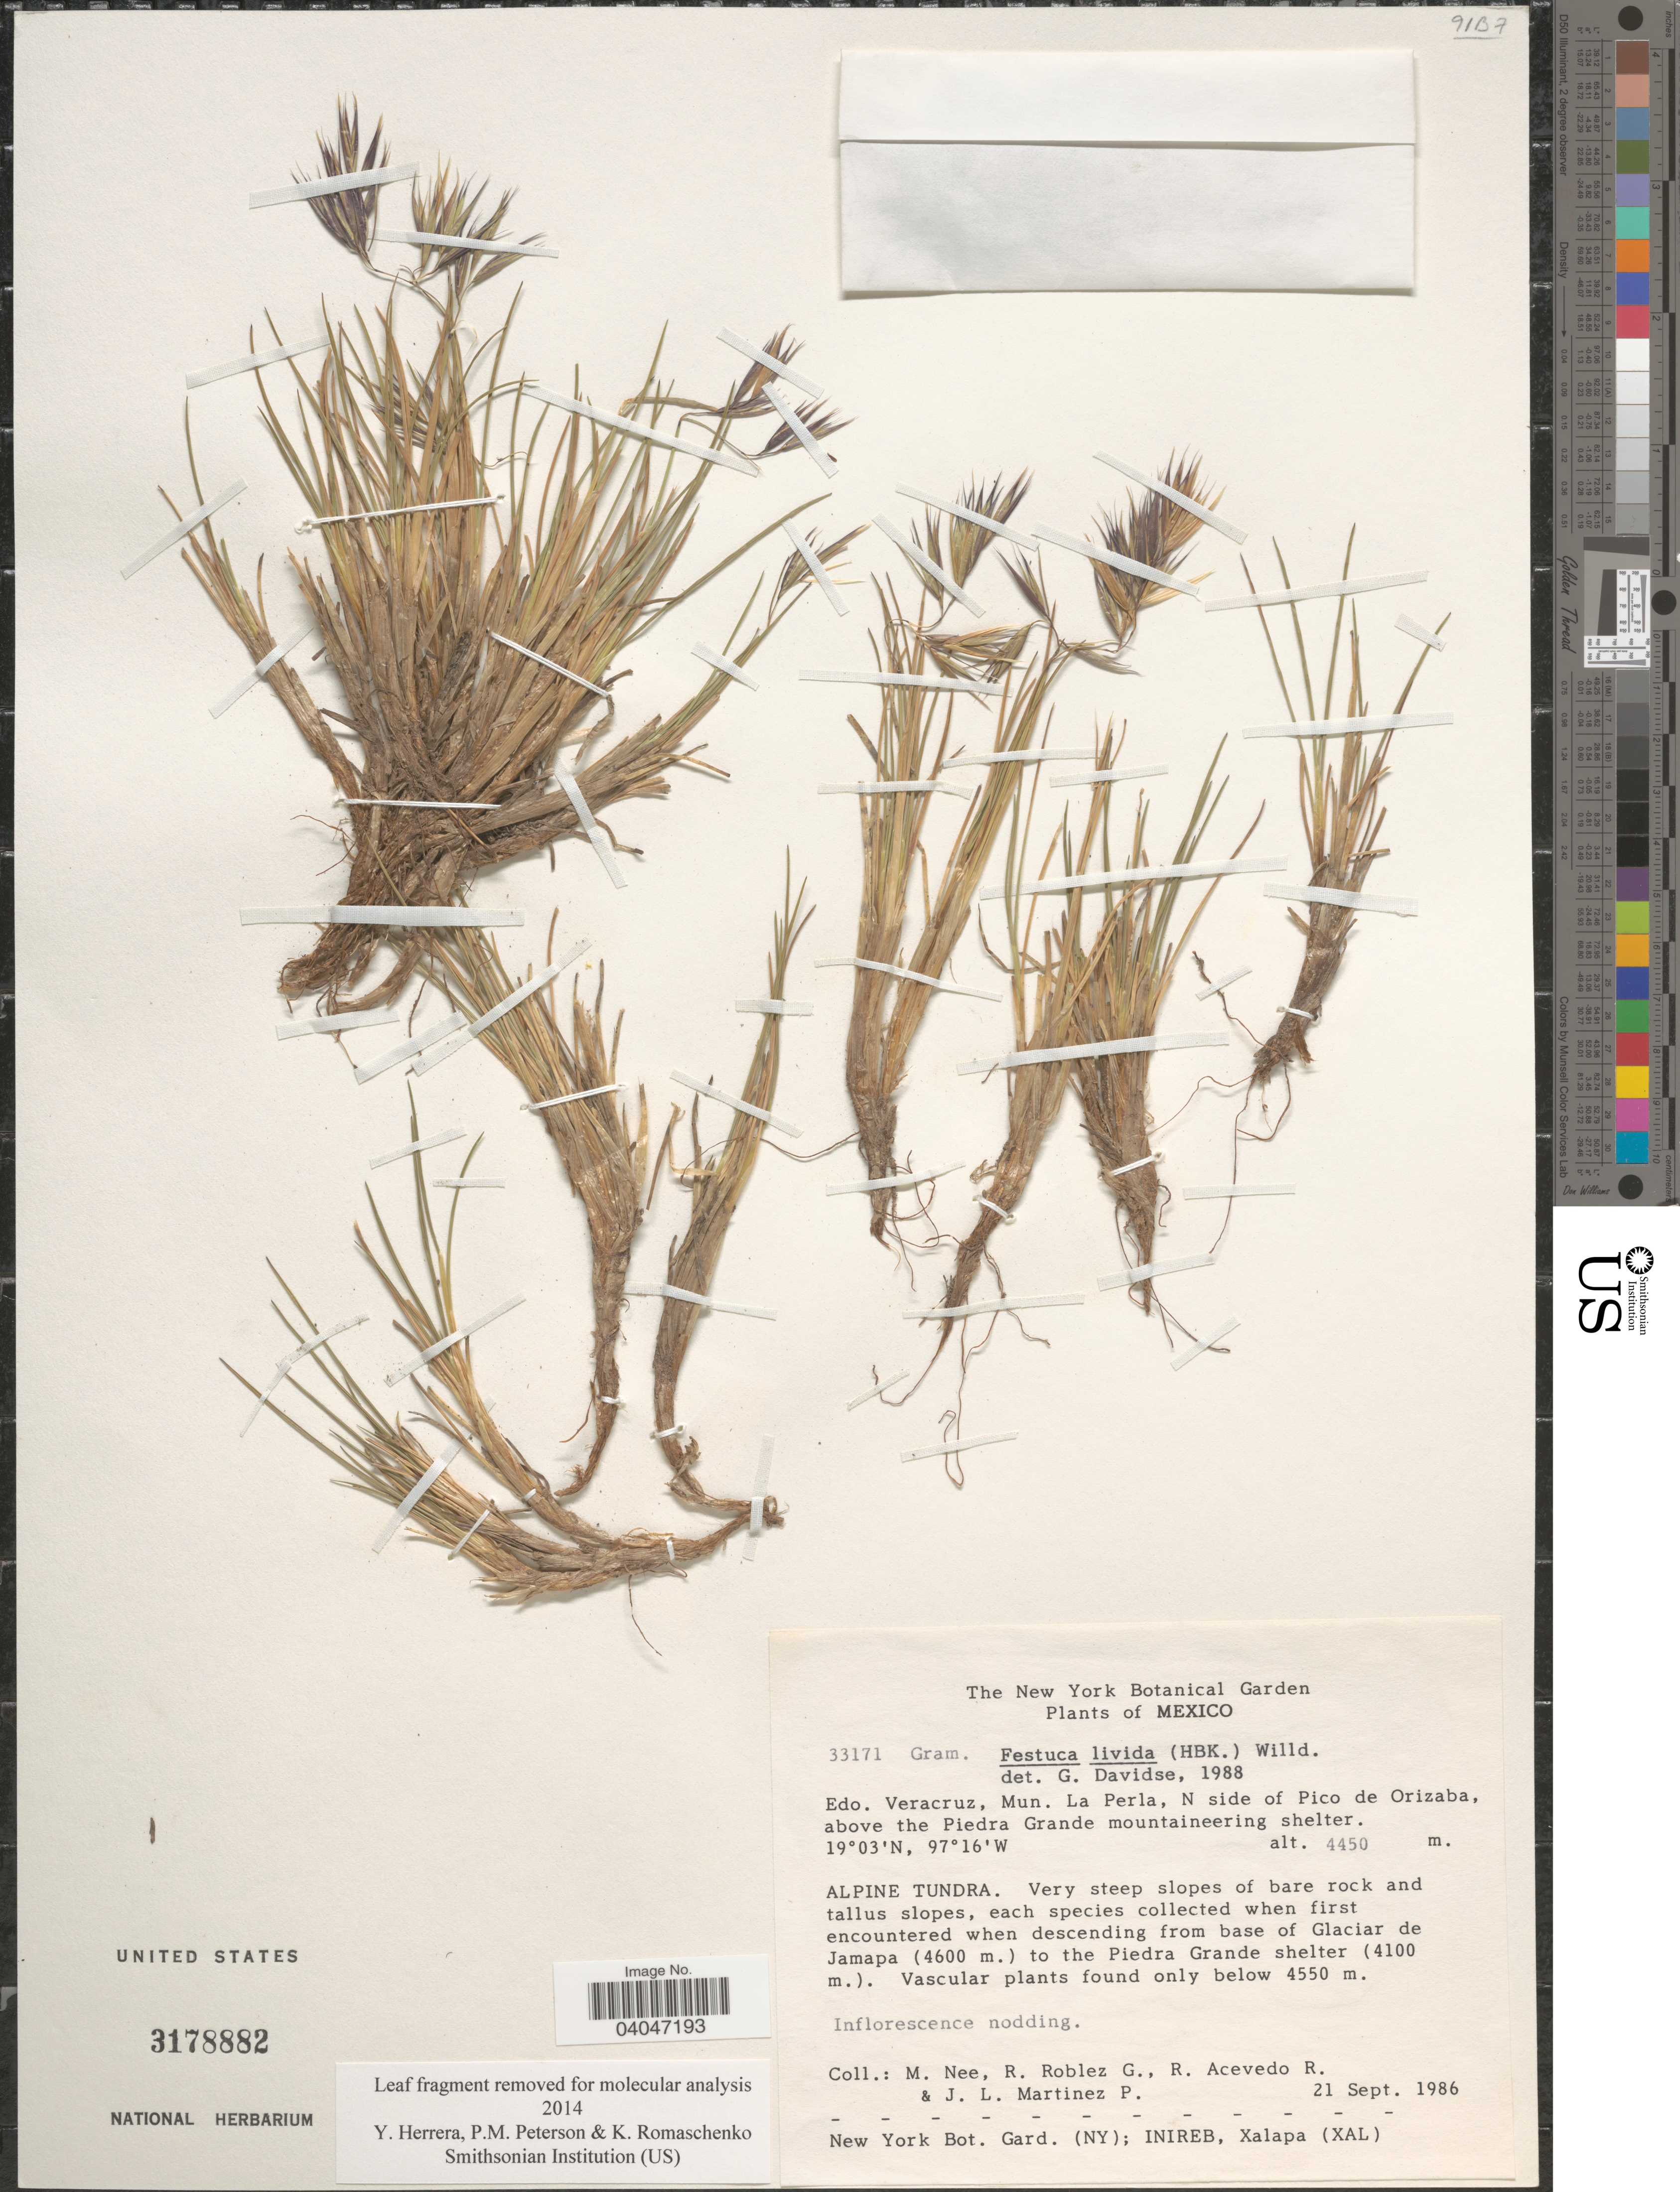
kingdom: Plantae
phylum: Tracheophyta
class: Liliopsida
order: Poales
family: Poaceae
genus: Festuca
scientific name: Festuca livida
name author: (Kunth) Willd.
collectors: M. Nee, R. Roblez G., R. Acevedo R. & Martinez-Perez, J. L.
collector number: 33171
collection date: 1986-09-21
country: Mexico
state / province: Veracruz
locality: Edo. Veracruz, Mun. La Perla, N side of Pico de Orzaba, above the Piedra Grande mountaineering shelter. Alpine Tundra. very steep slopes of bare rock and tallus slopes, each species collected when first encountered when descending from base of Glacier de Jamapa to the Piedra Grande Shelter.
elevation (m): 4450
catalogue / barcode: US 3178882